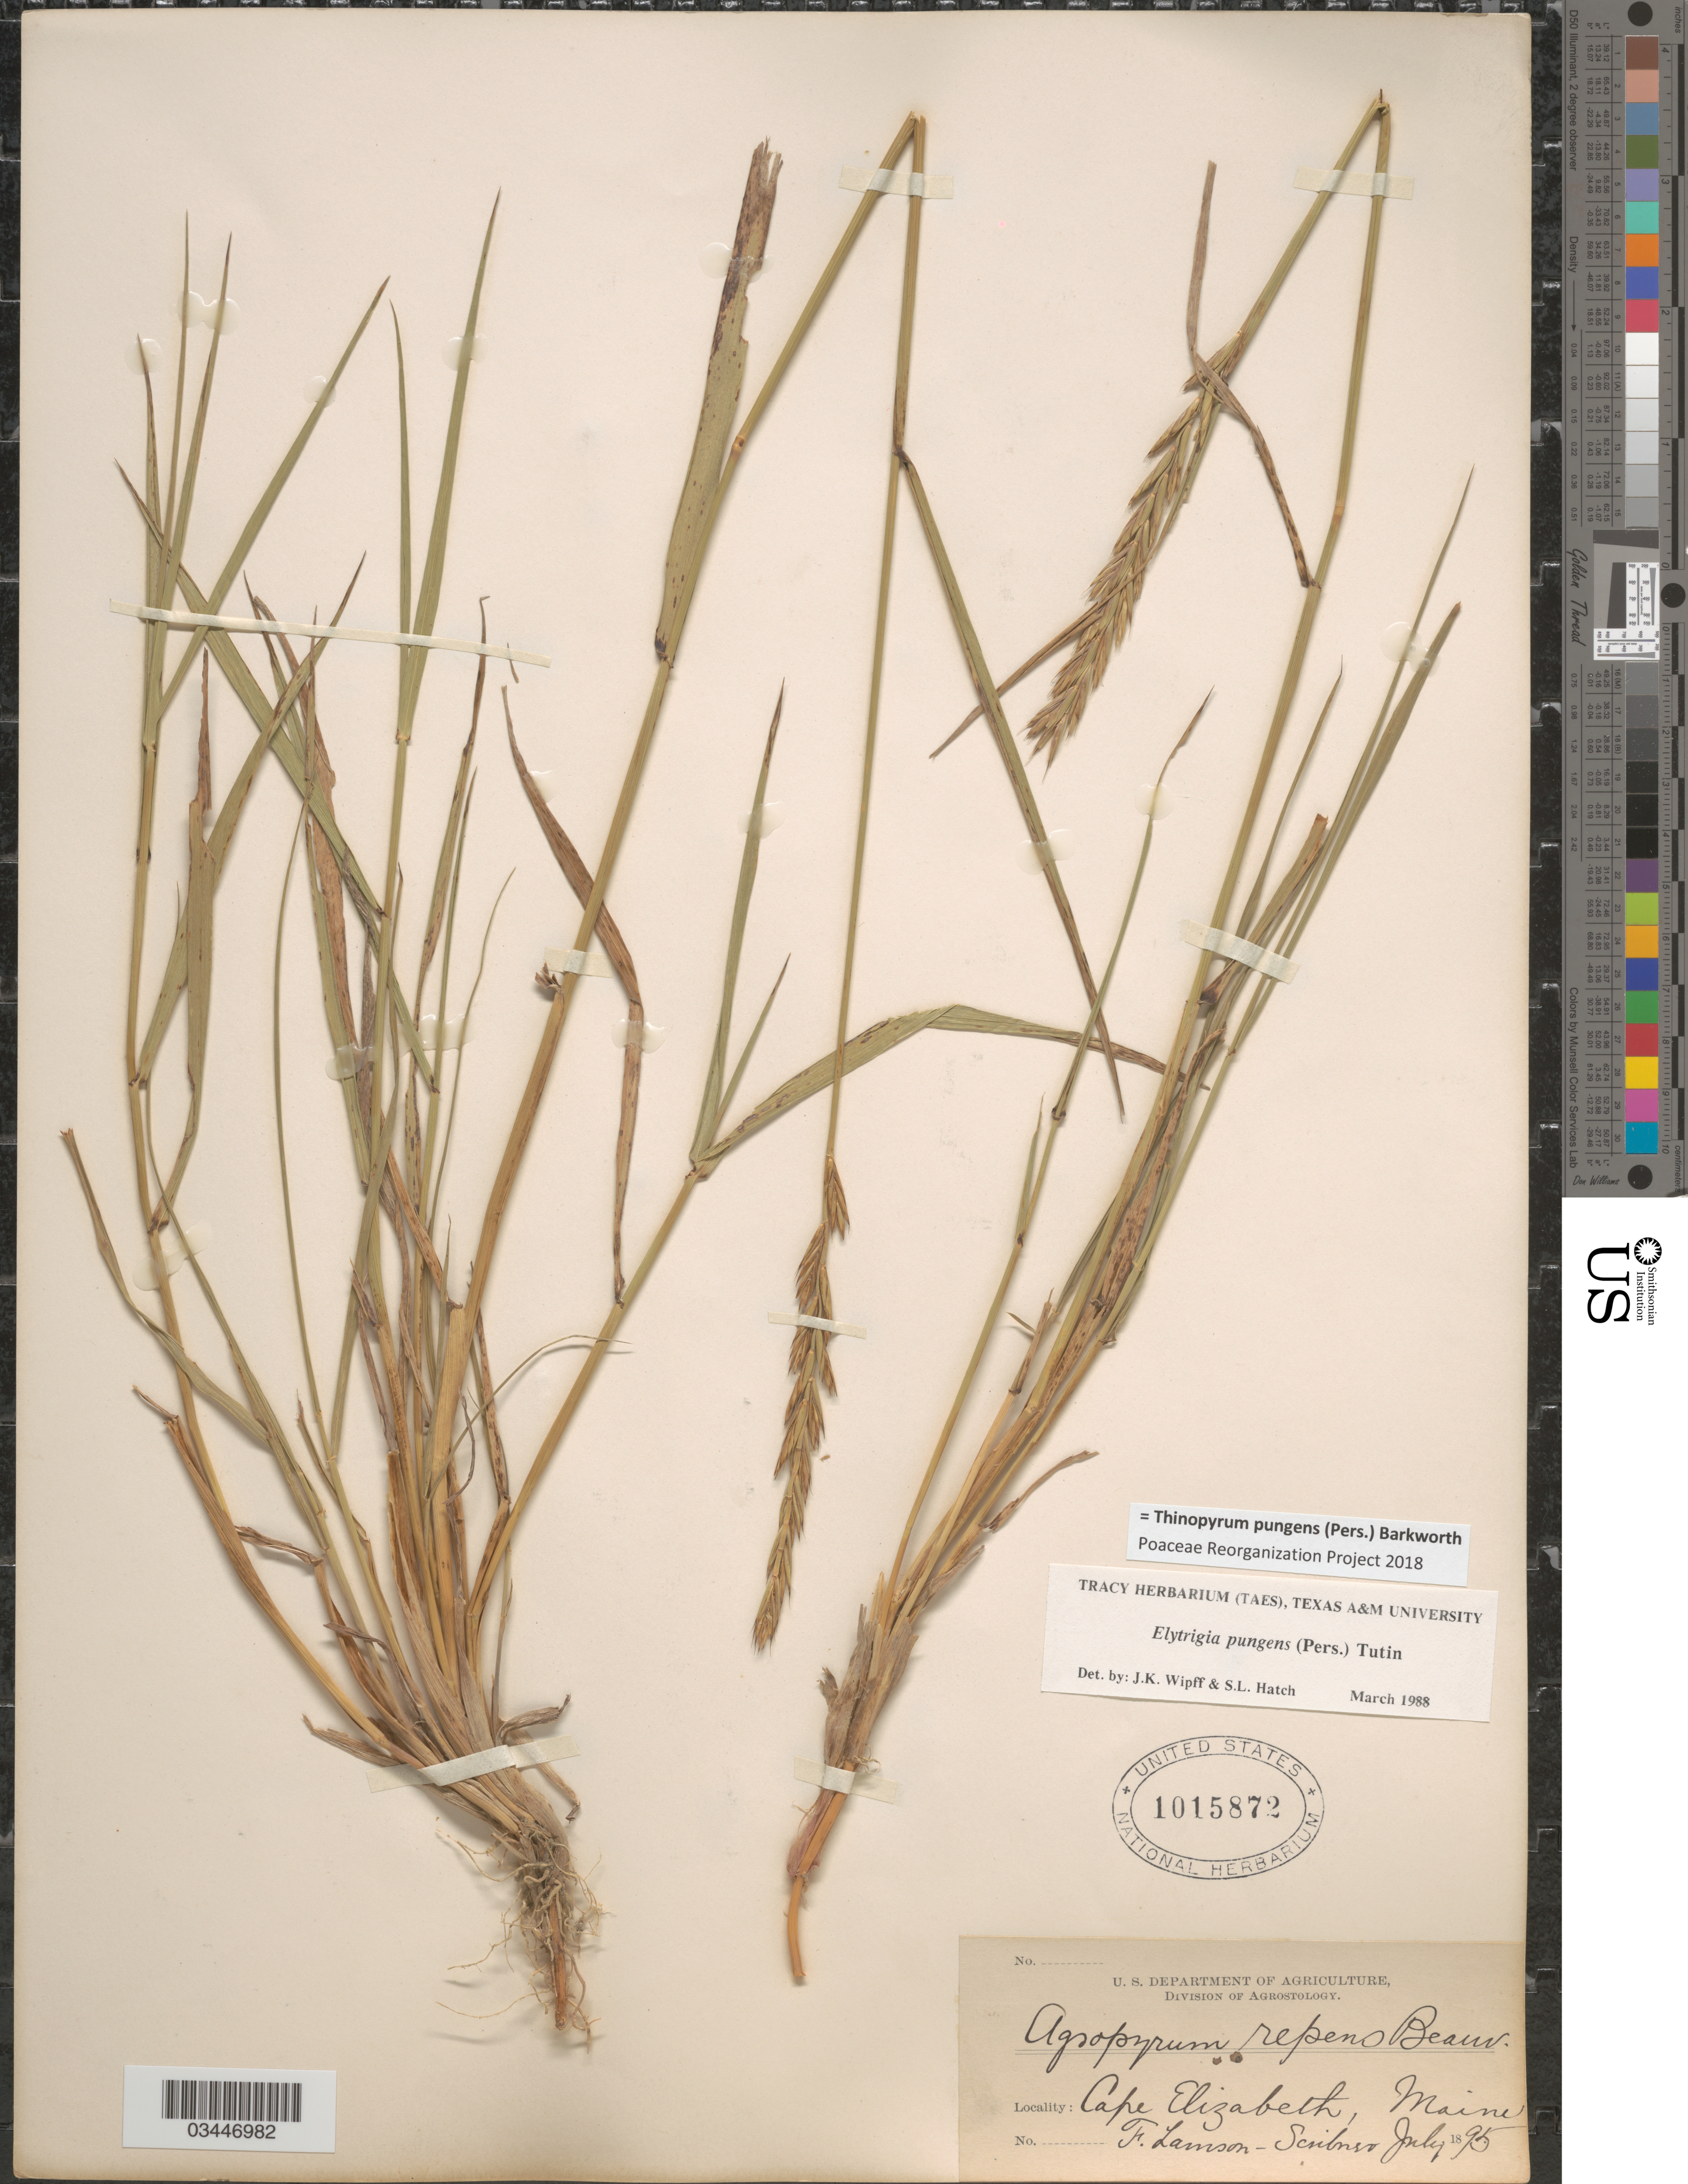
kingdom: Plantae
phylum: Tracheophyta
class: Liliopsida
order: Poales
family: Poaceae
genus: Thinopyrum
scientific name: Thinopyrum pungens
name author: (Pers.) Barkworth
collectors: F. Lamson-Scribner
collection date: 1895-07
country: United States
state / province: Maine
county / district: Cumberland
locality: Cape Elizabeth.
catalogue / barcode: US 1015872